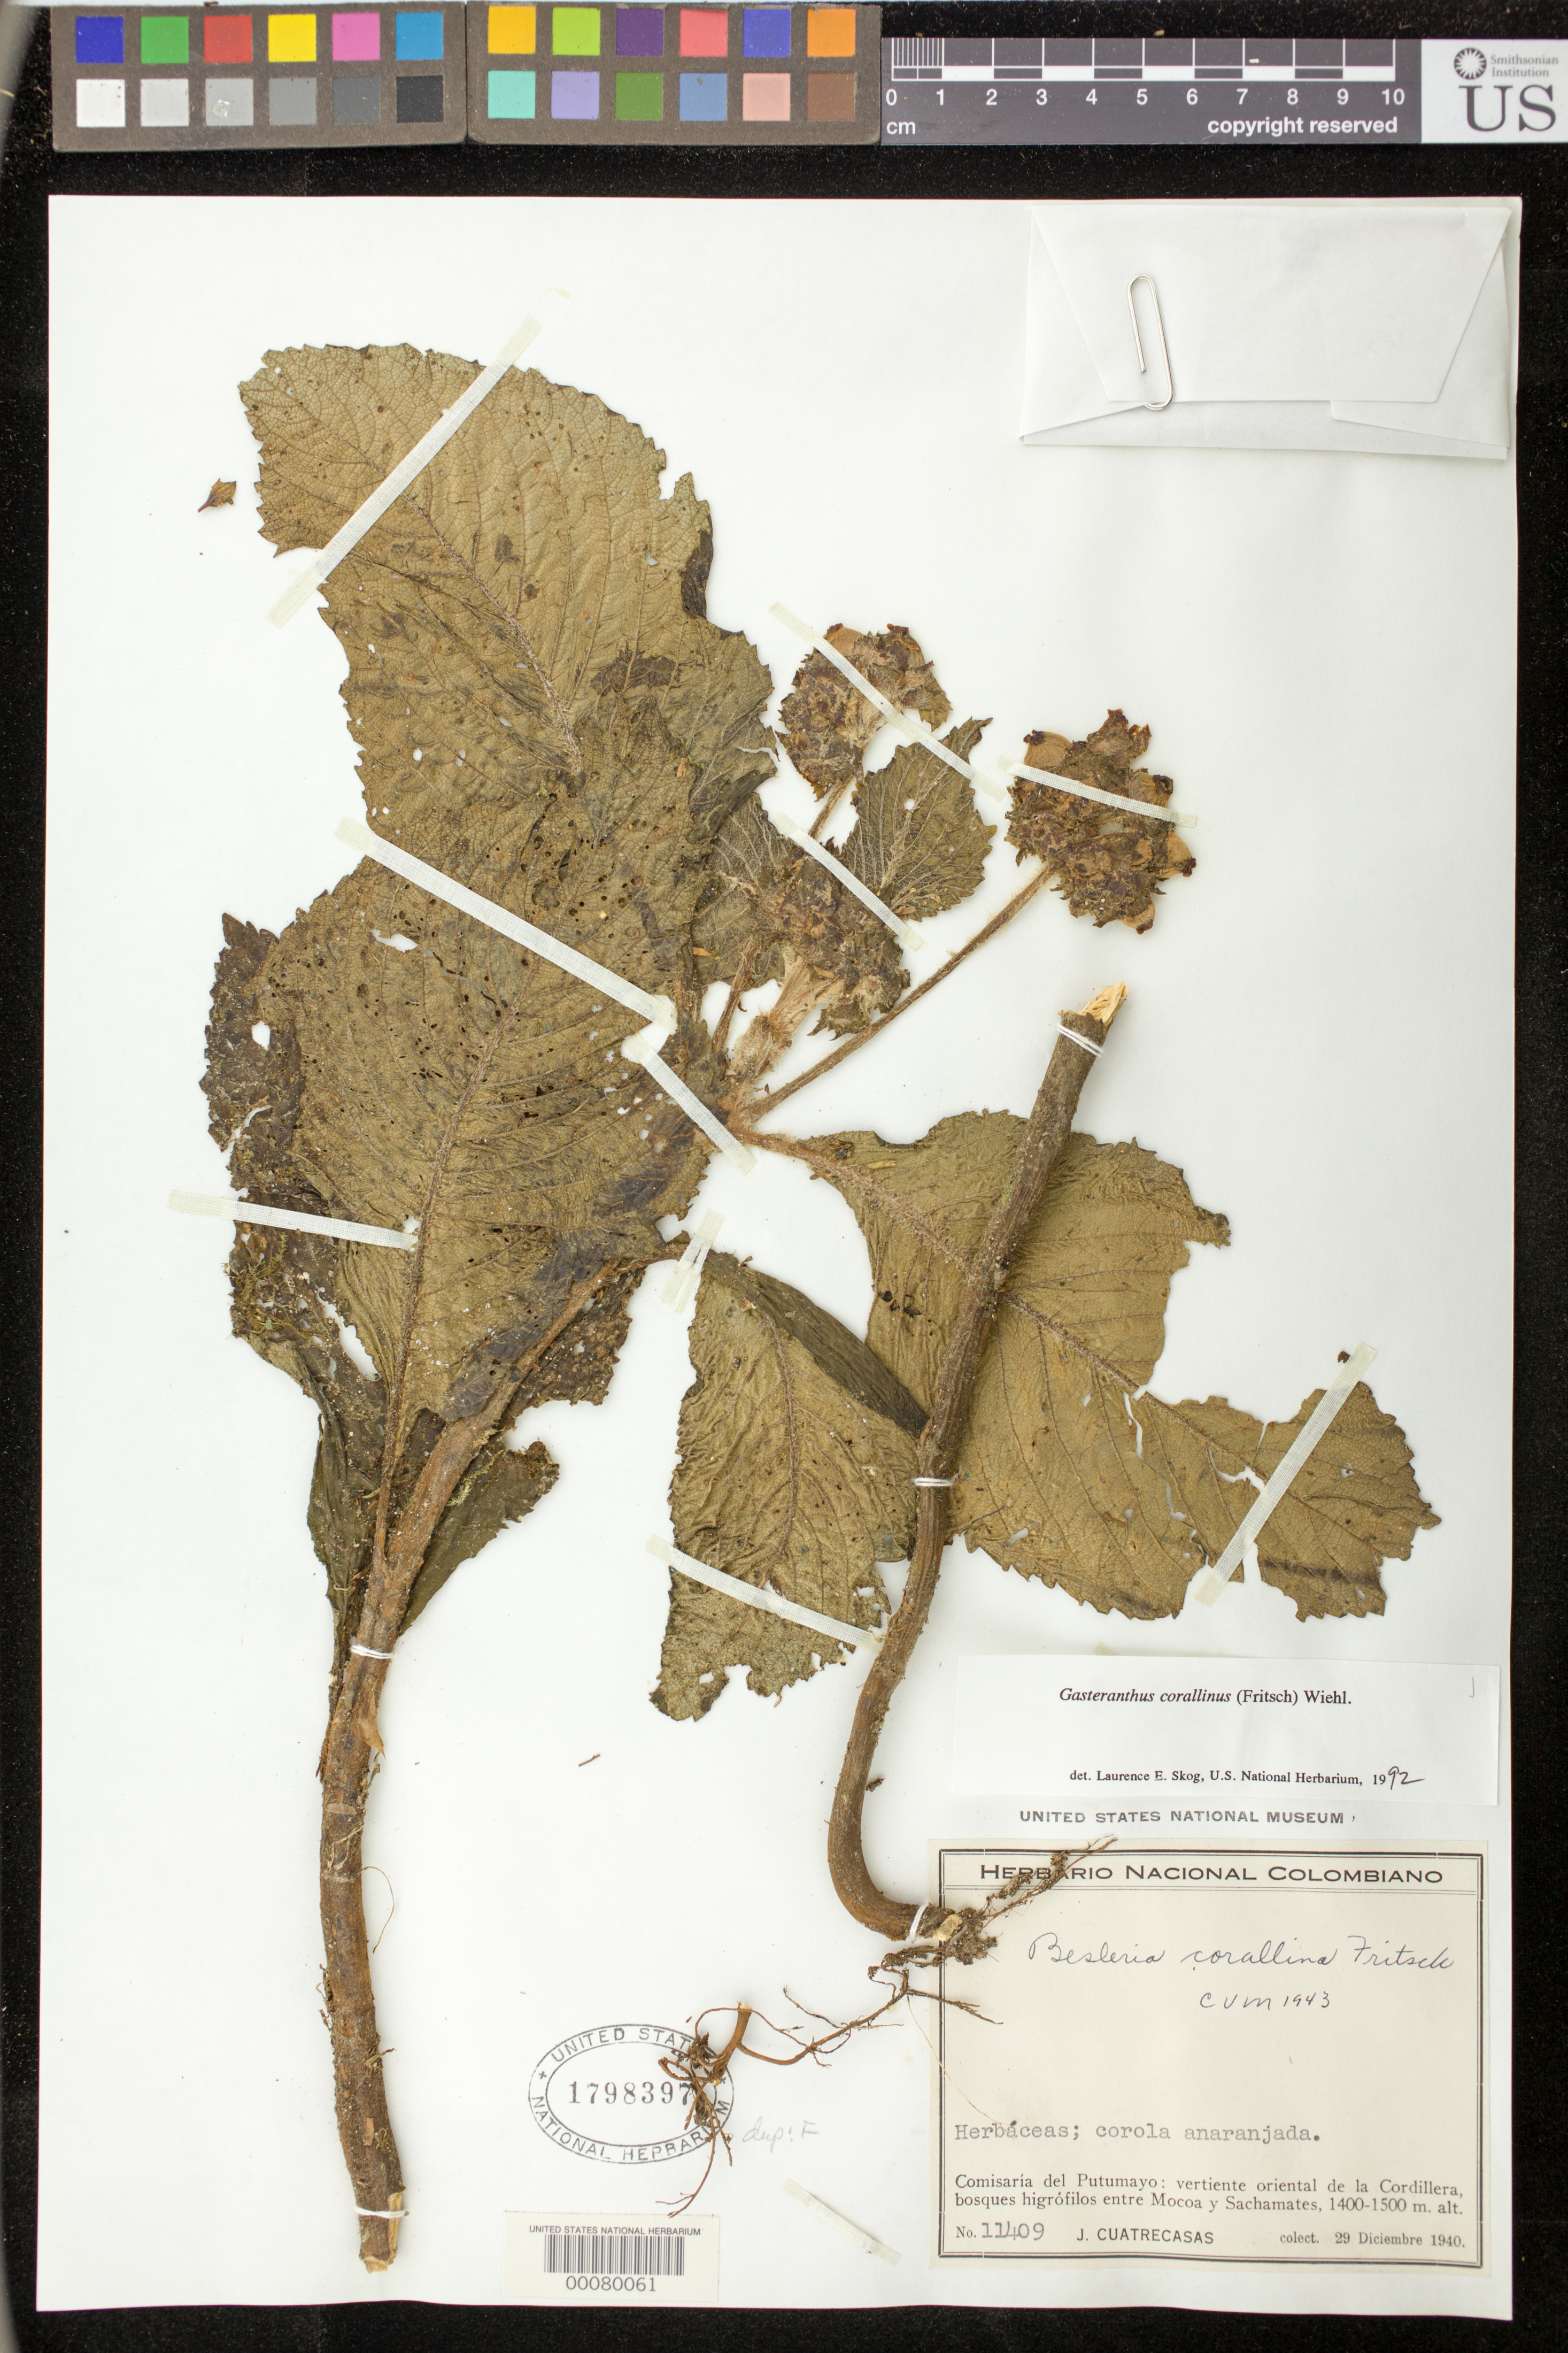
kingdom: Plantae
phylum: Tracheophyta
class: Magnoliopsida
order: Lamiales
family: Gesneriaceae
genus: Gasteranthus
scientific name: Gasteranthus corallinus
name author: (Fritsch) Wiehler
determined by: Skog, Laurence E.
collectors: J. Cuatrecasas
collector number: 11409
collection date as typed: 29 Dec 1940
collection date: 1940-12-29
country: Colombia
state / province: Putumayo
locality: Vertiente oriental de la Cordillera, entre Mocoa y Sachamates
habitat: Bosque higrófilos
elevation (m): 1400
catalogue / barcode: US 1798397